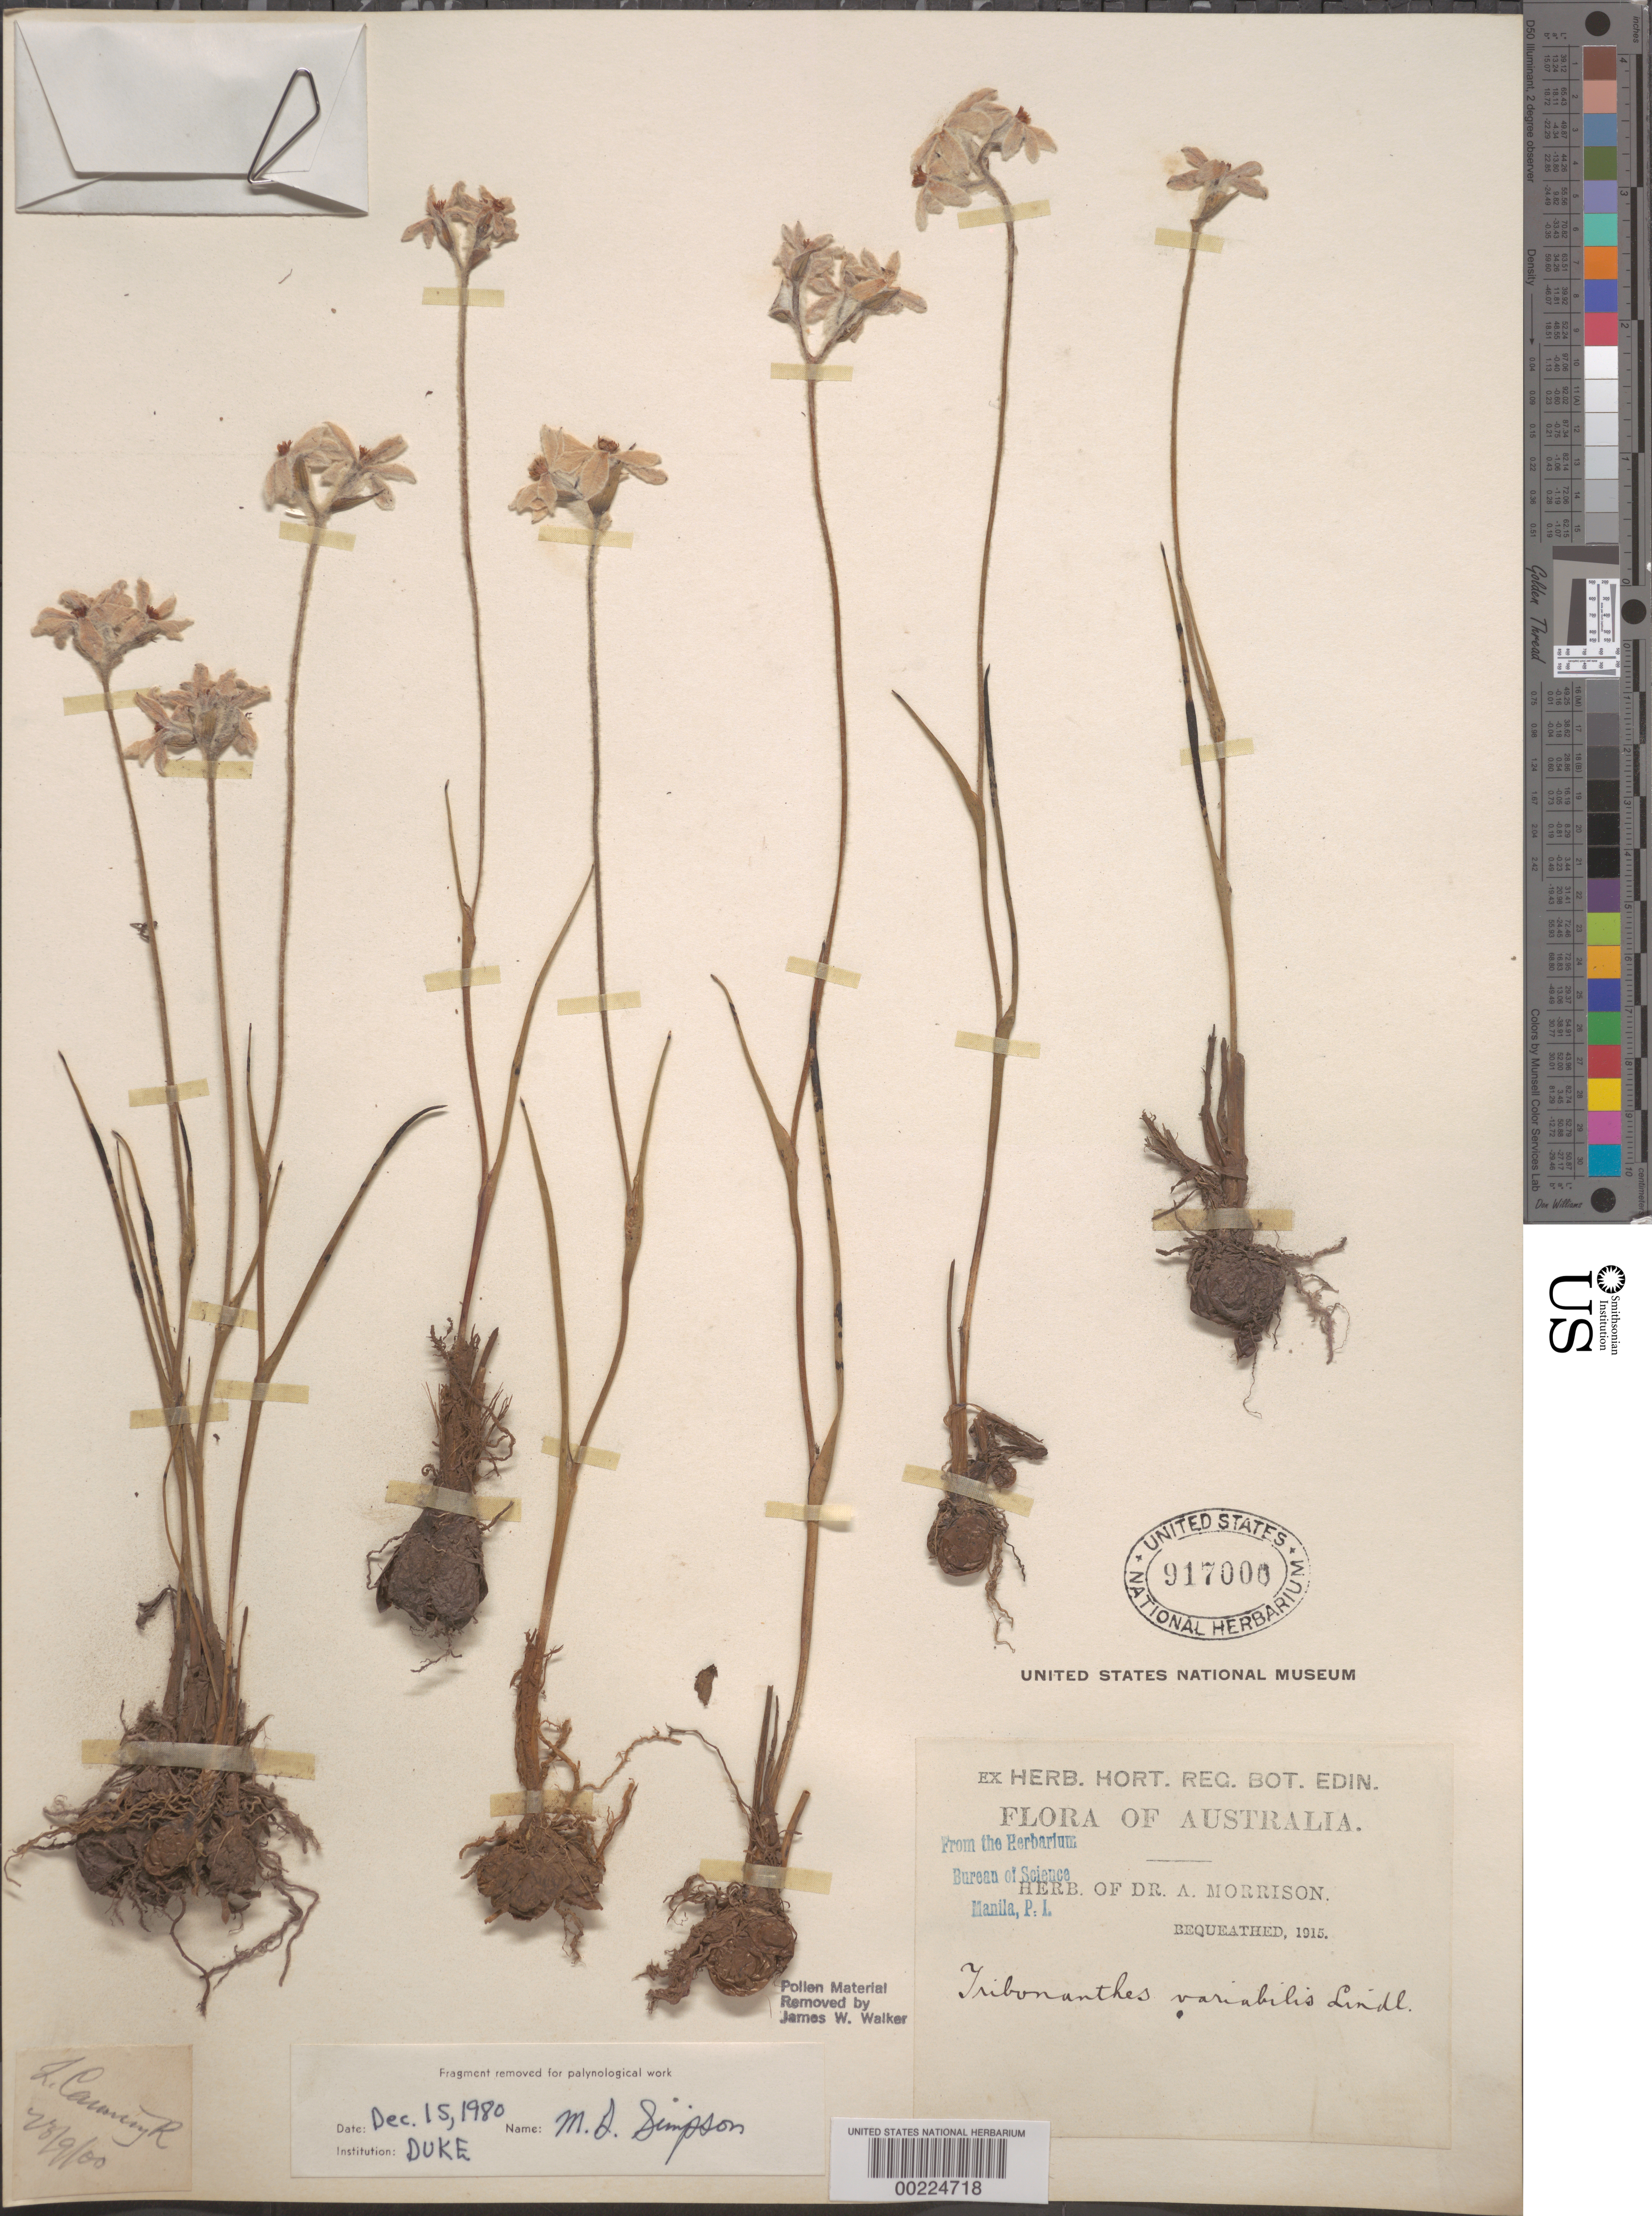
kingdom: Plantae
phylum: Tracheophyta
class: Liliopsida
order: Commelinales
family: Haemodoraceae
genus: Tribonanthes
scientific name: Tribonanthes variabilis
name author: Lindl.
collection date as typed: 23 Sep 1900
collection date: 1900-09-23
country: Australia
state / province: Western Australia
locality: Lower cannington river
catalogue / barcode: US 917000